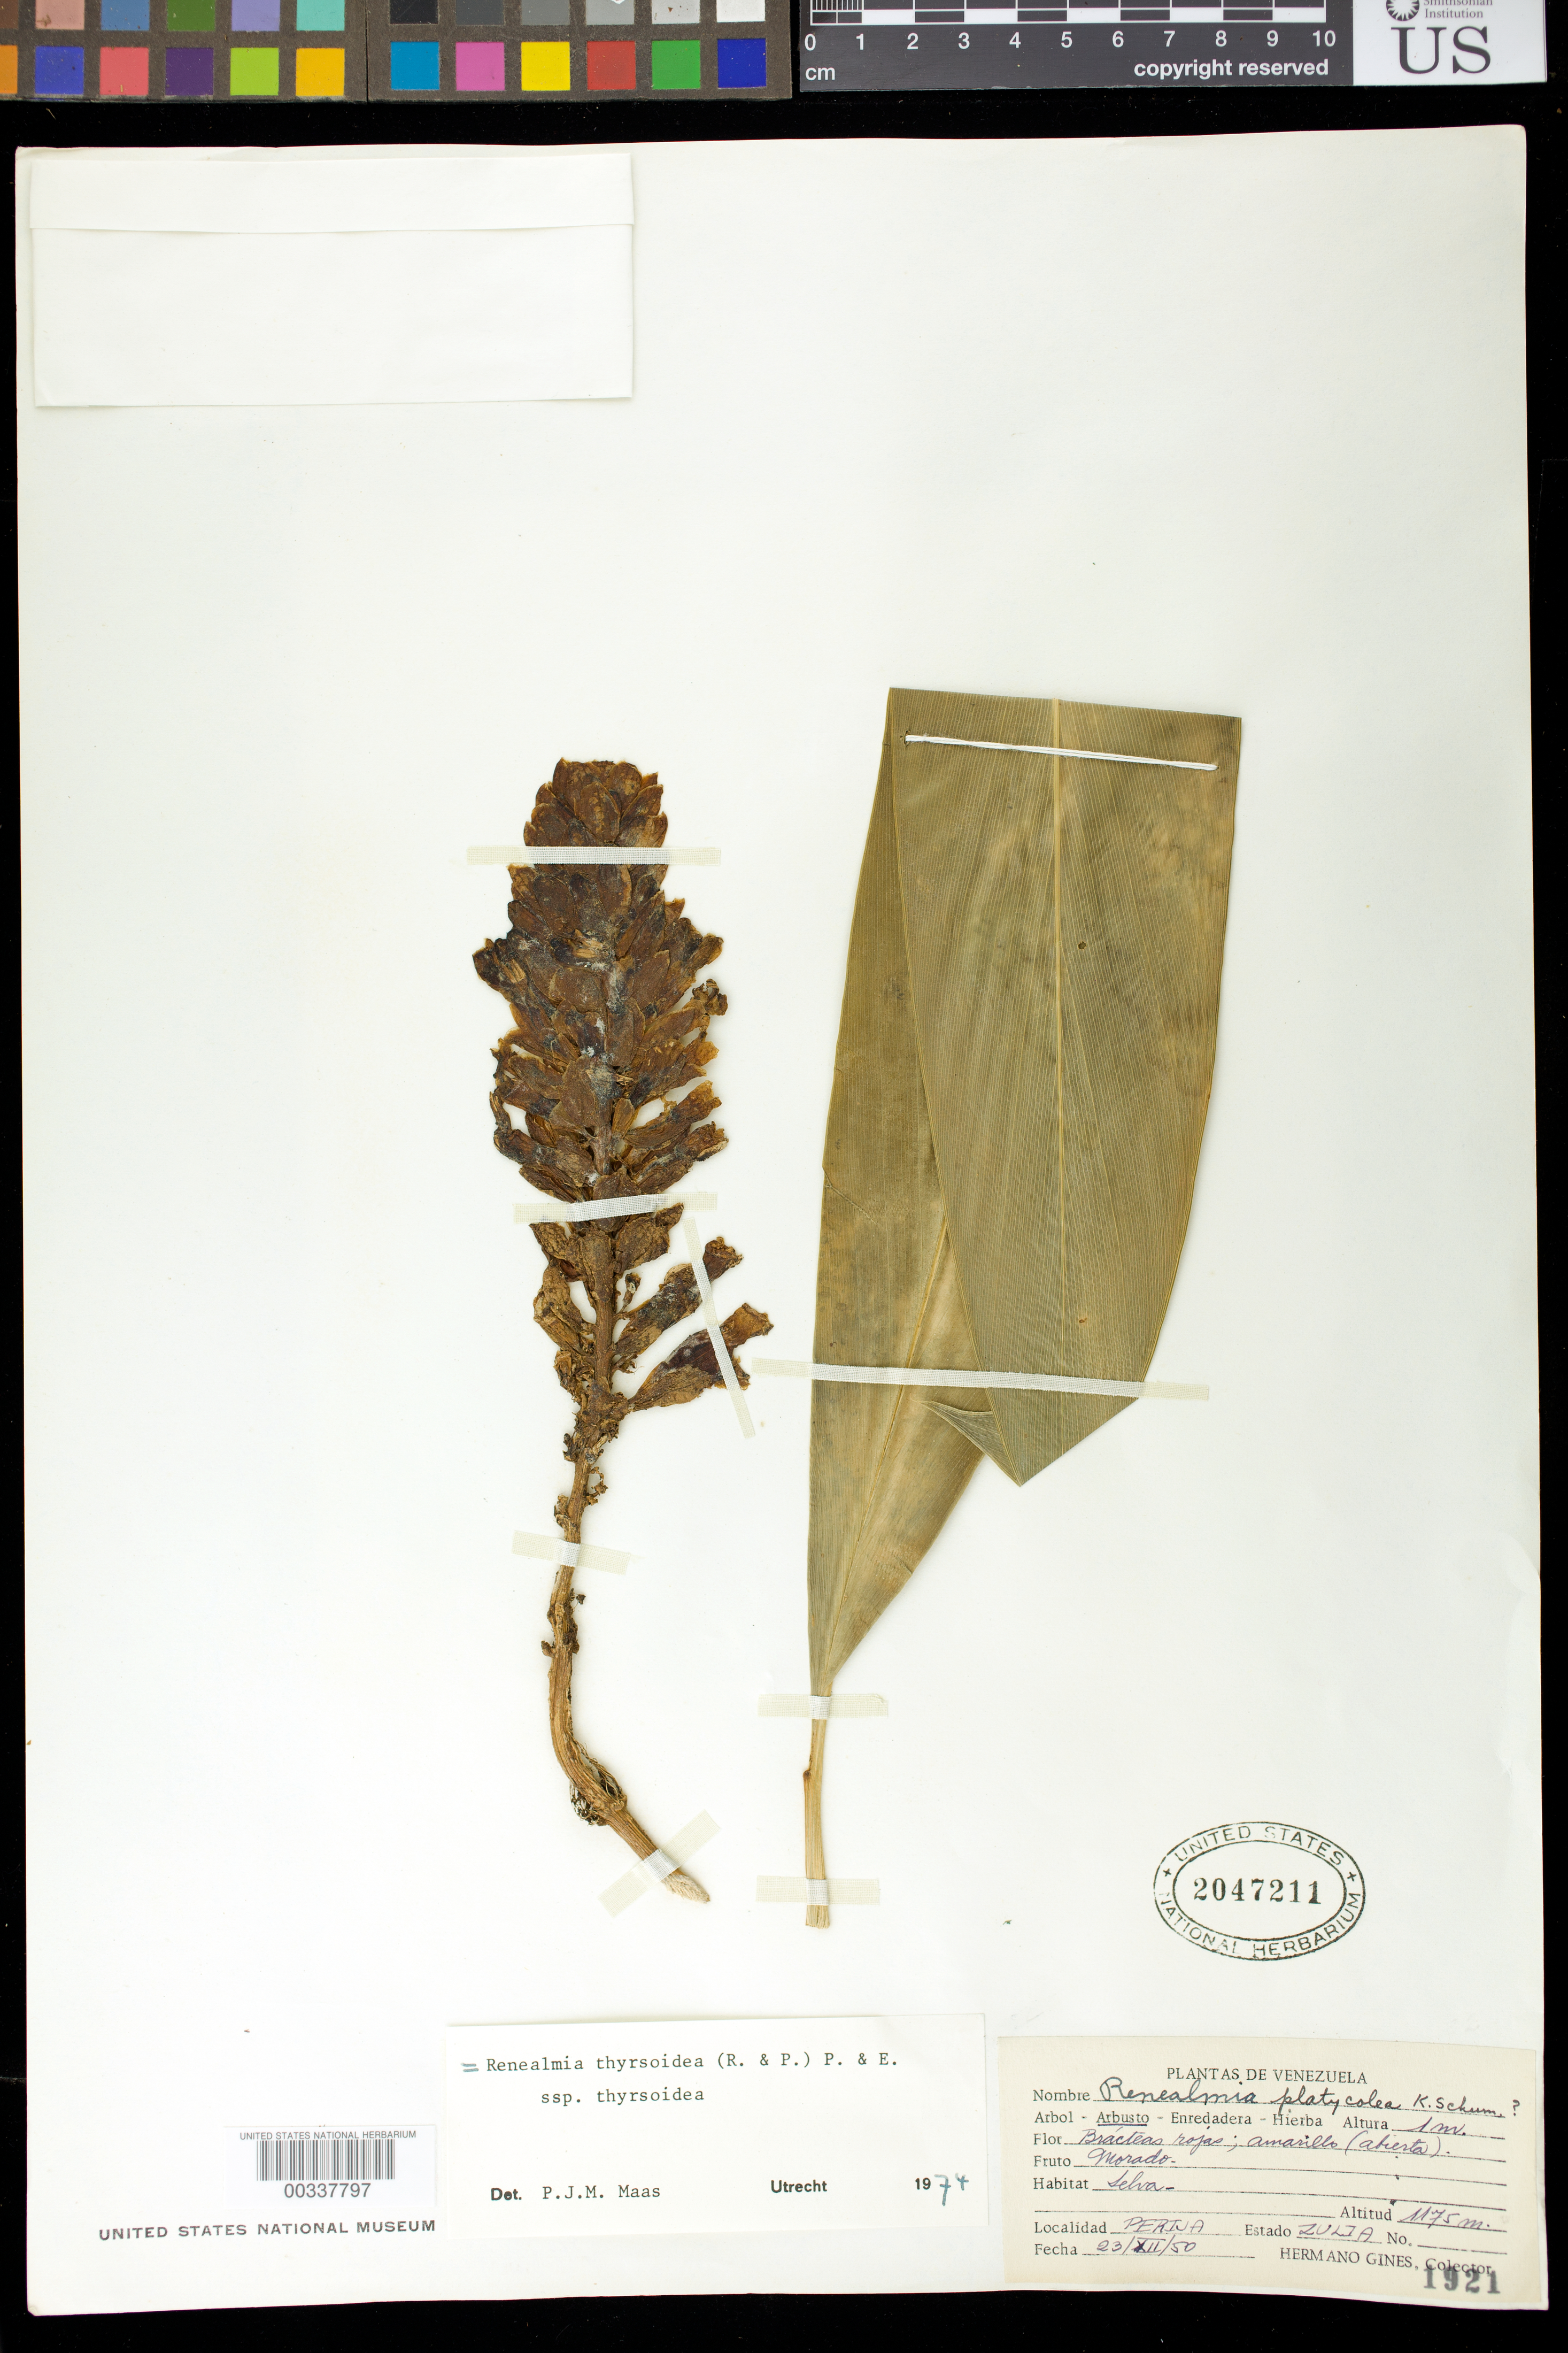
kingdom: Plantae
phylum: Tracheophyta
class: Liliopsida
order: Zingiberales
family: Zingiberaceae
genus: Renealmia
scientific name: Renealmia thyrsoidea subsp. thyrsoidea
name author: (Ruiz & Pav.) Poepp. & Endl.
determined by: Maas, Paul J. M.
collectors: Bro. Gines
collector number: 1921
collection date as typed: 23 Dec 1950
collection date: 1950-12-23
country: Venezuela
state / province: Zulia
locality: Perija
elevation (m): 1175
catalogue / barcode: US 2047211